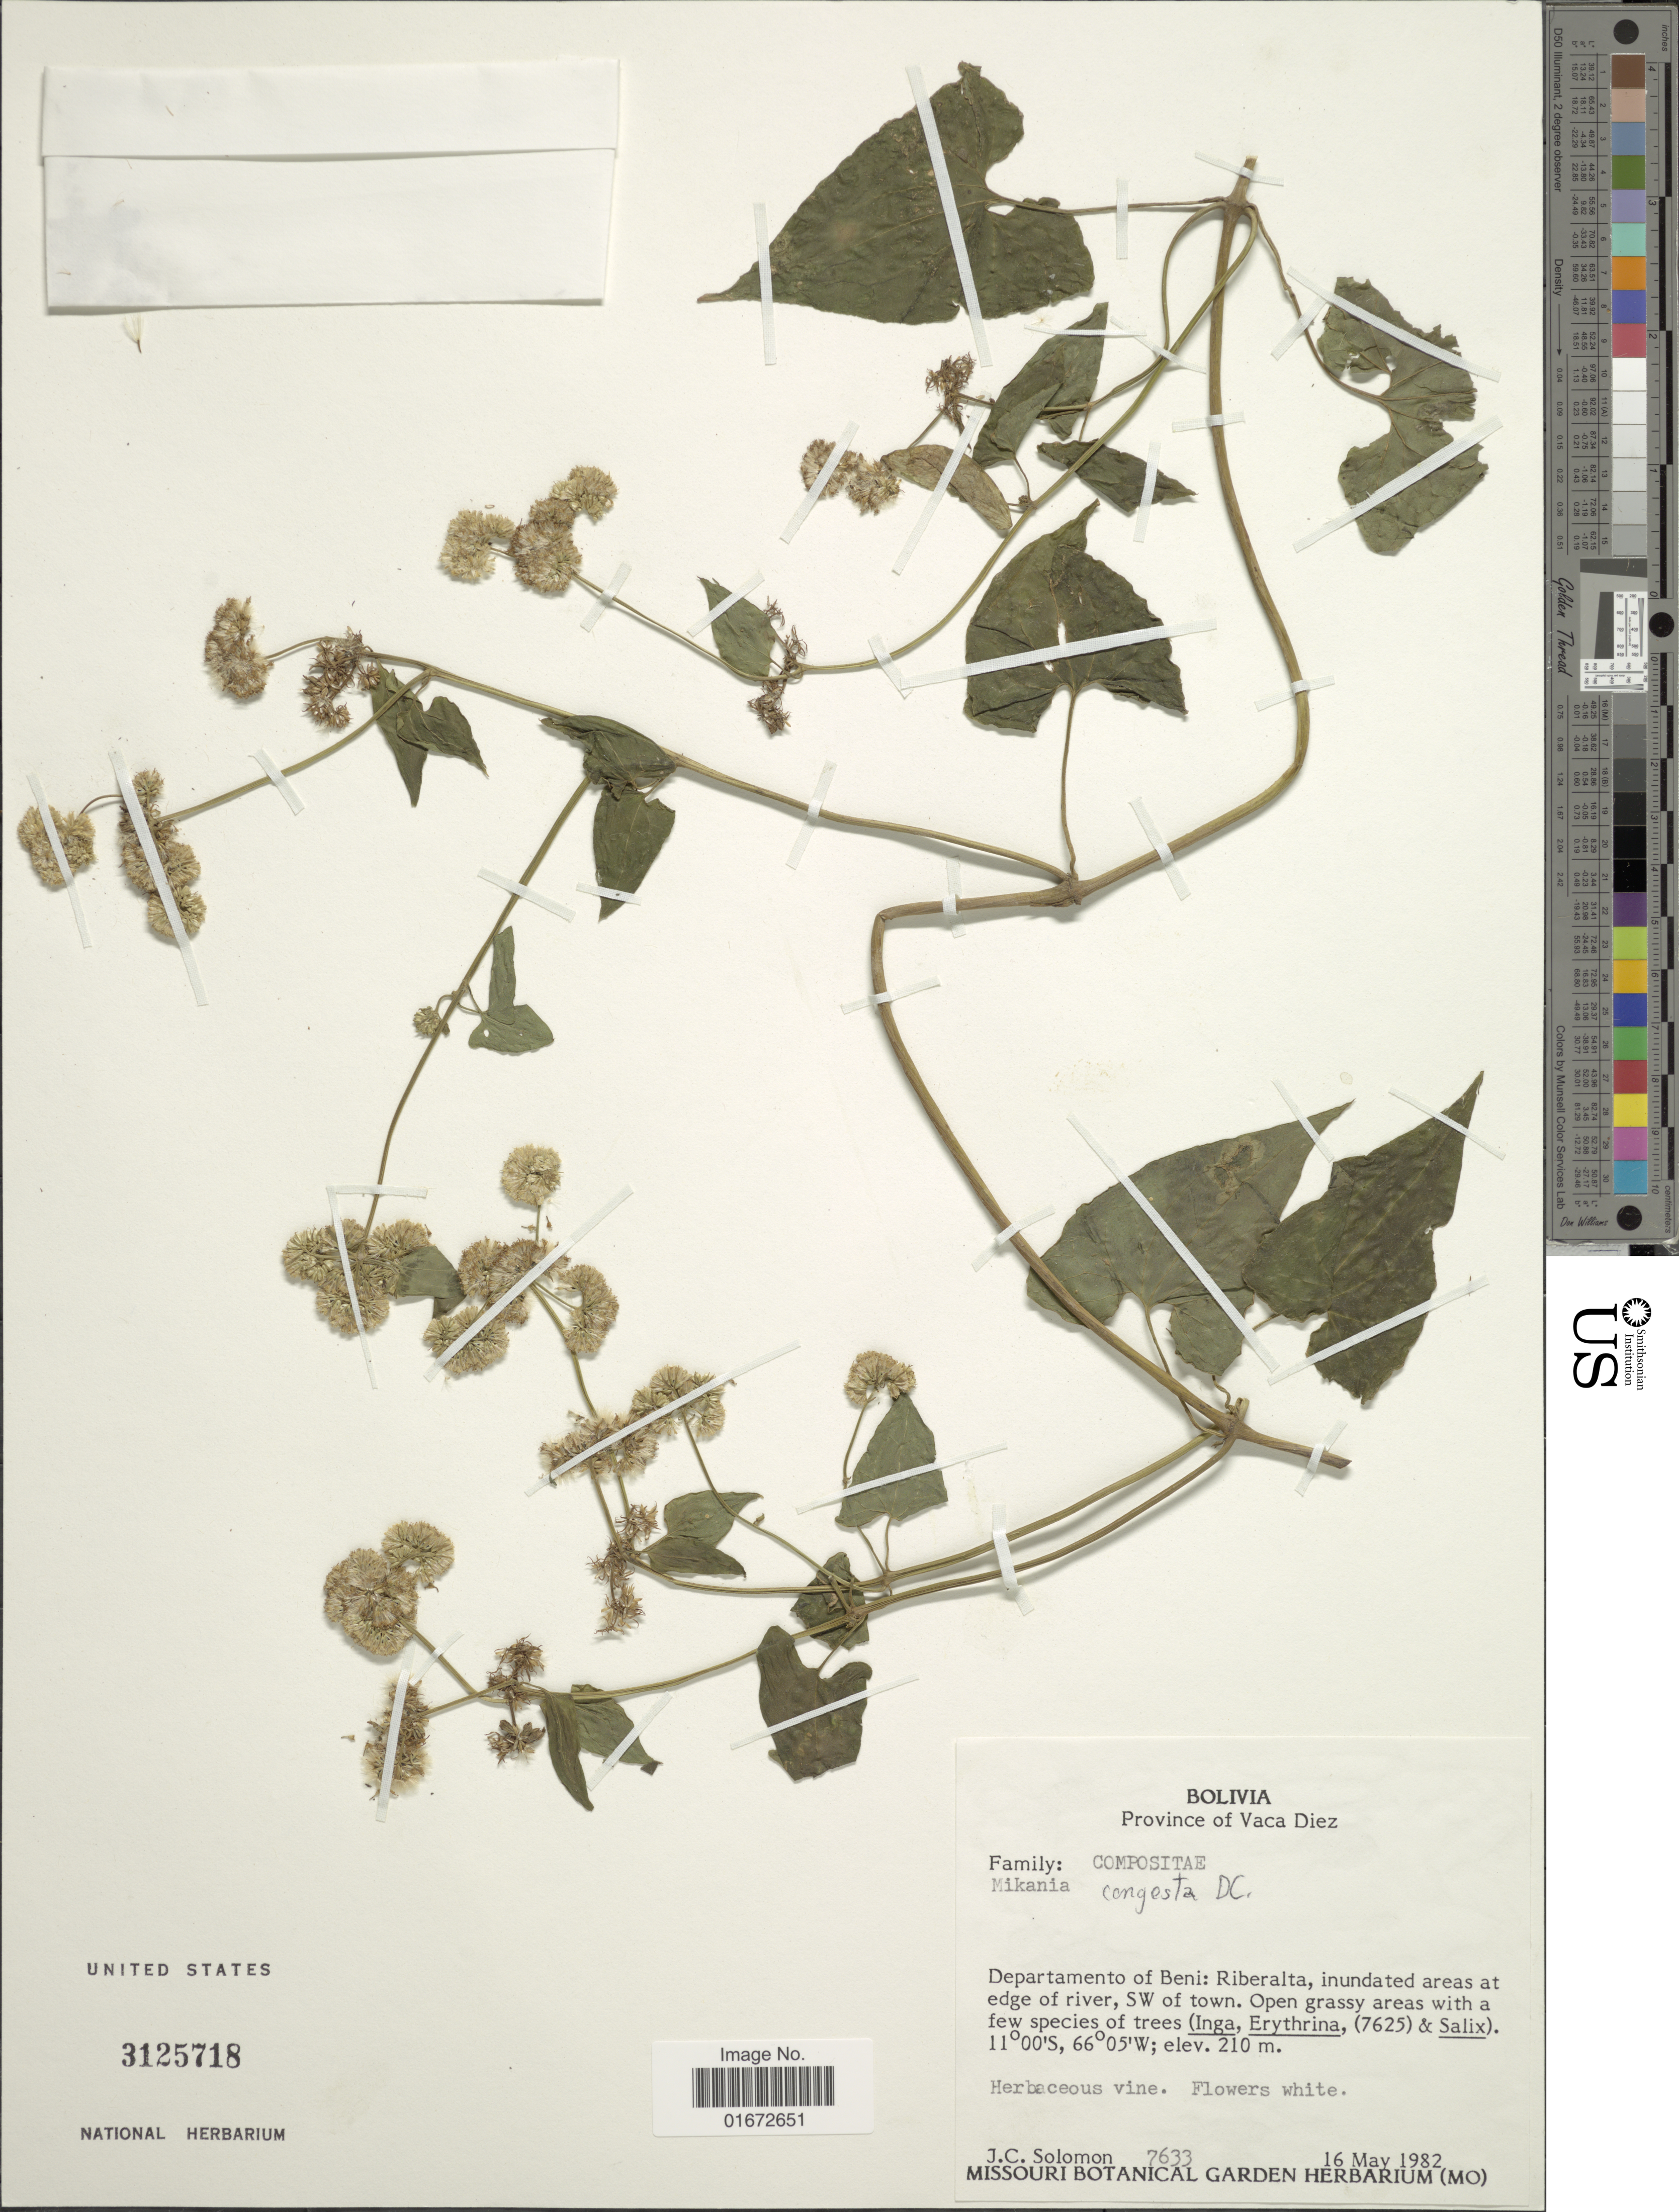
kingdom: Plantae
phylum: Tracheophyta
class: Magnoliopsida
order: Asterales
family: Asteraceae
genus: Mikania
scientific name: Mikania congesta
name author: DC.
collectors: J. C. Solomon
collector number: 7633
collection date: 1982-05-16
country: Bolivia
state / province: Beni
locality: Departamento of Beni: Riberalta, inundated areas at edge of river, SW of town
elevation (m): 210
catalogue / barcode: US 3125718